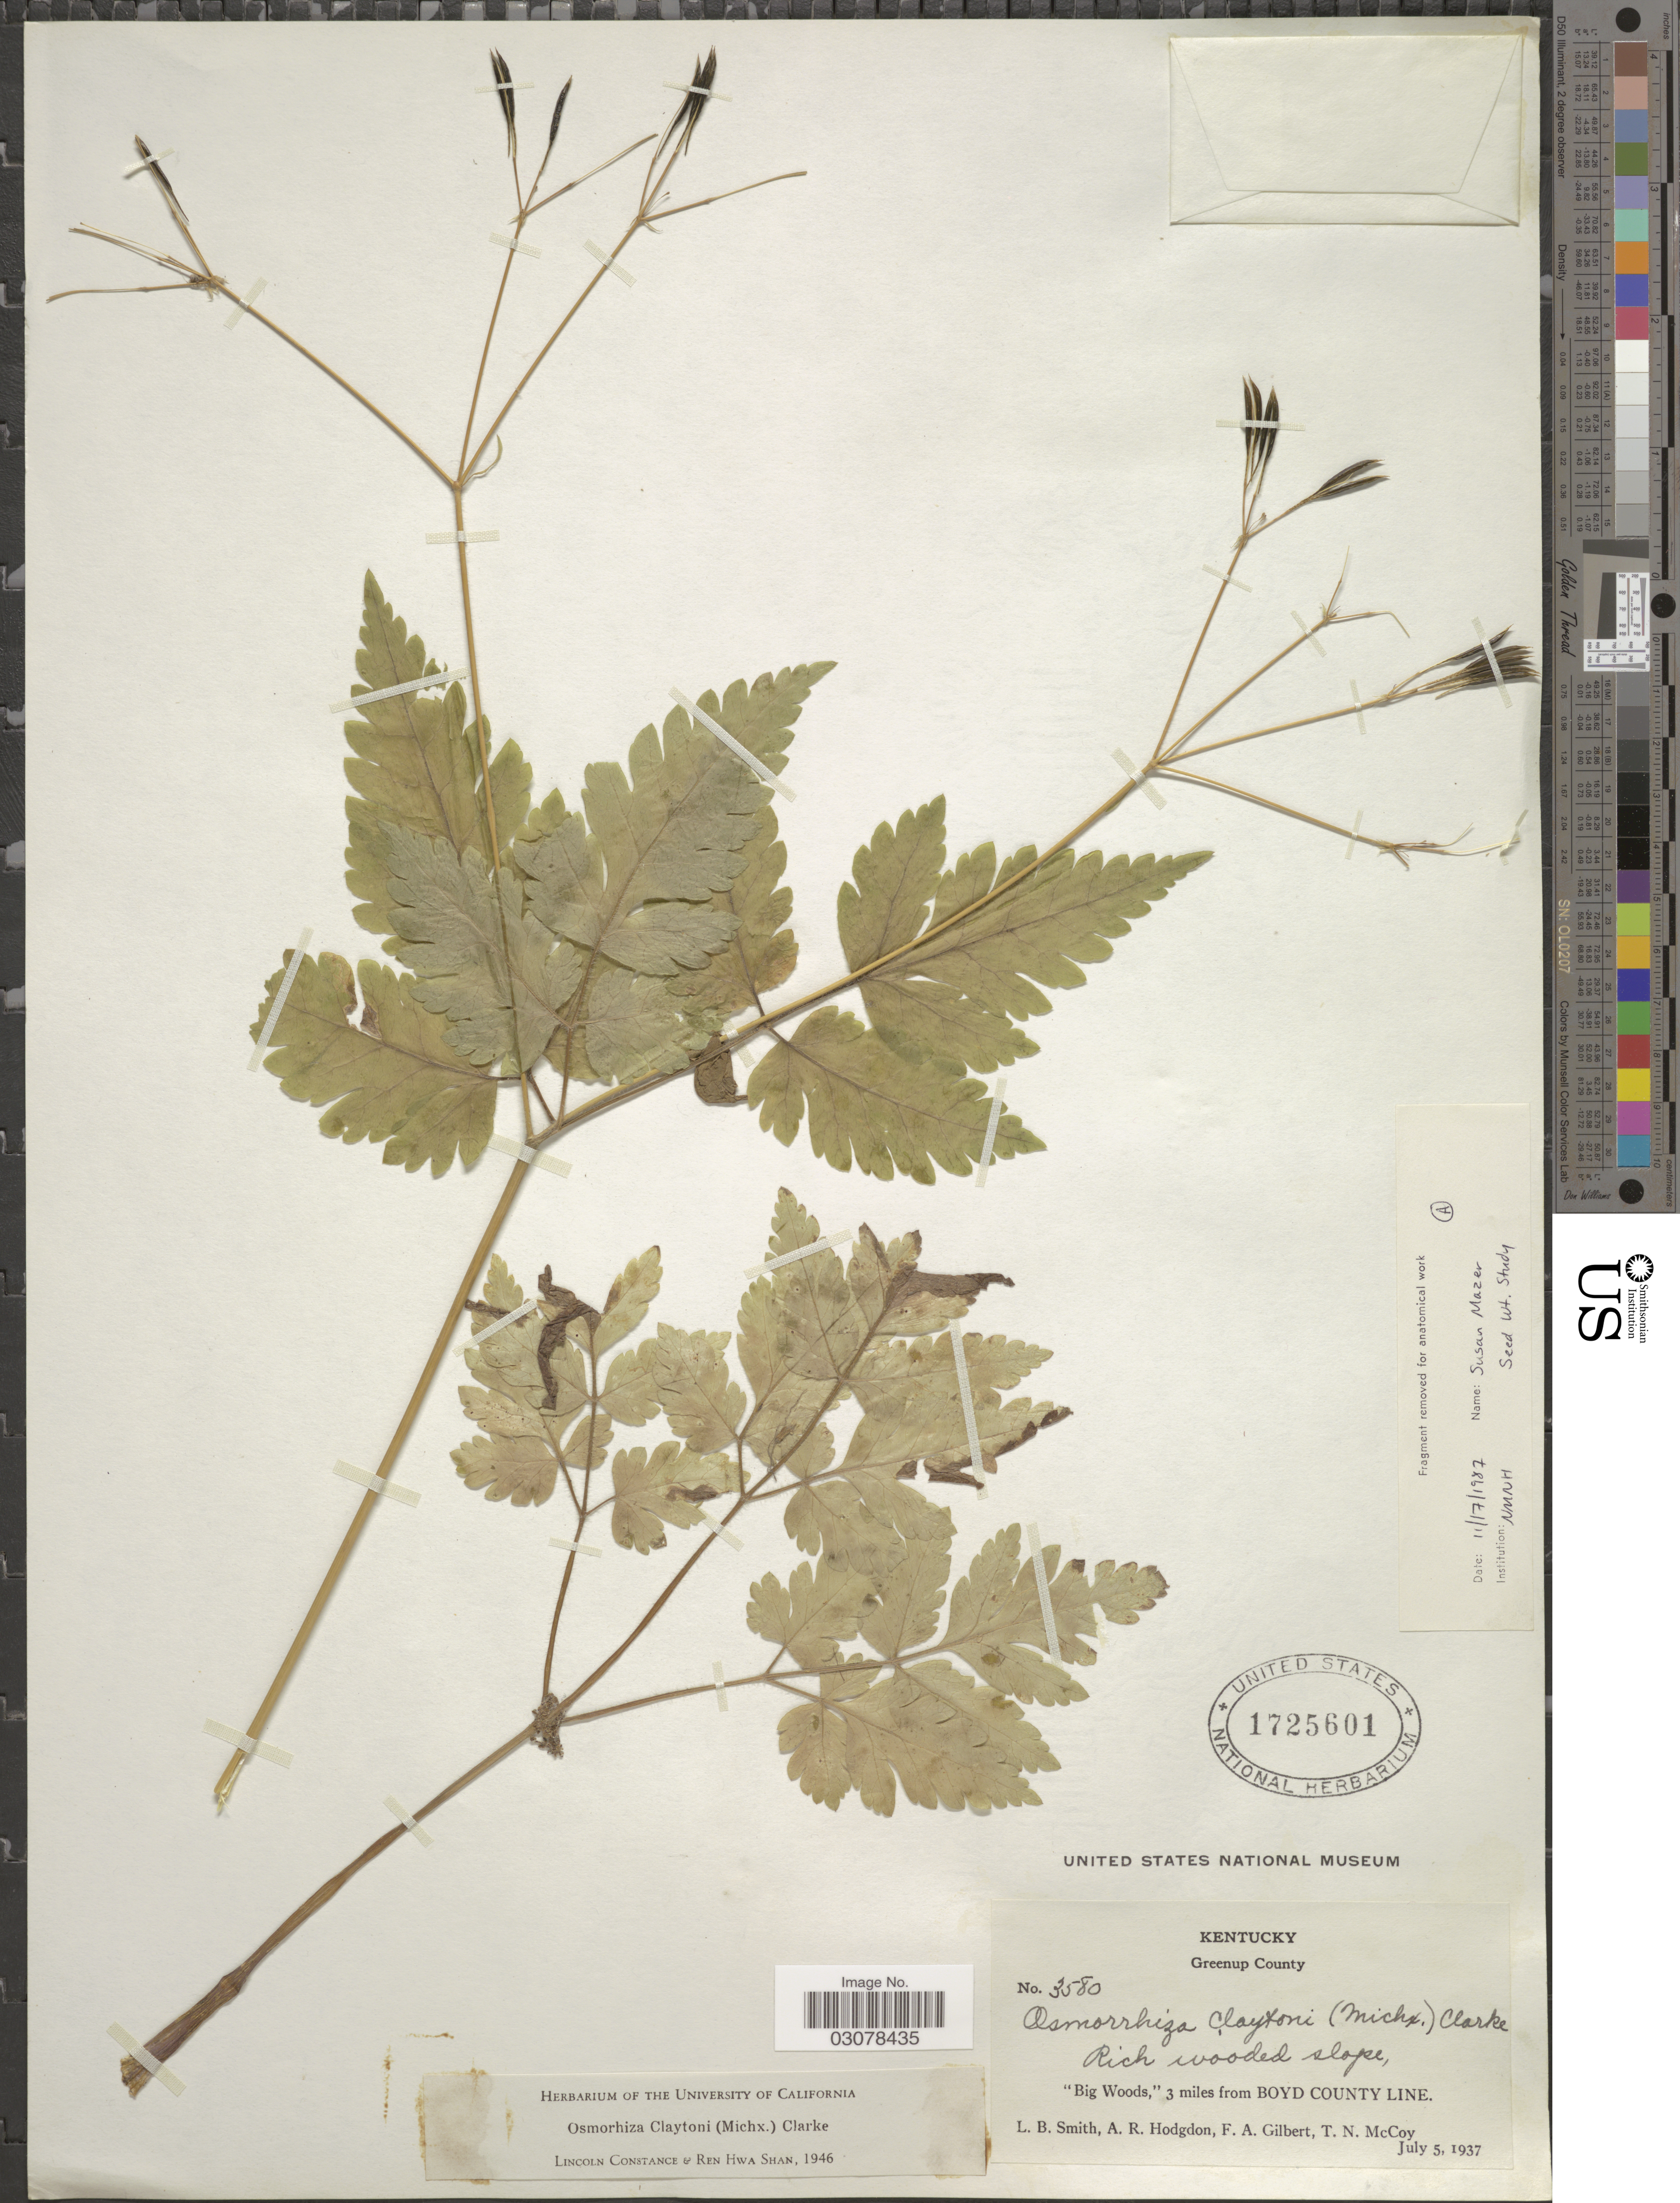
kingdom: Plantae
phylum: Tracheophyta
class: Magnoliopsida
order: Apiales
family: Apiaceae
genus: Osmorhiza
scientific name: Osmorhiza claytonii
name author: (Michx.) C.B. Clarke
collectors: L. Smith, A. R. Hodgdon, F. A. Gilbert & T. N. McCoy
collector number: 3580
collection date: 1937-07-05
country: United States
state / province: Kentucky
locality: Greenup County. Rich wooded slope, "Big Woods," 3 miles from BOYD COUNTY LINE.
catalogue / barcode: US 1725601